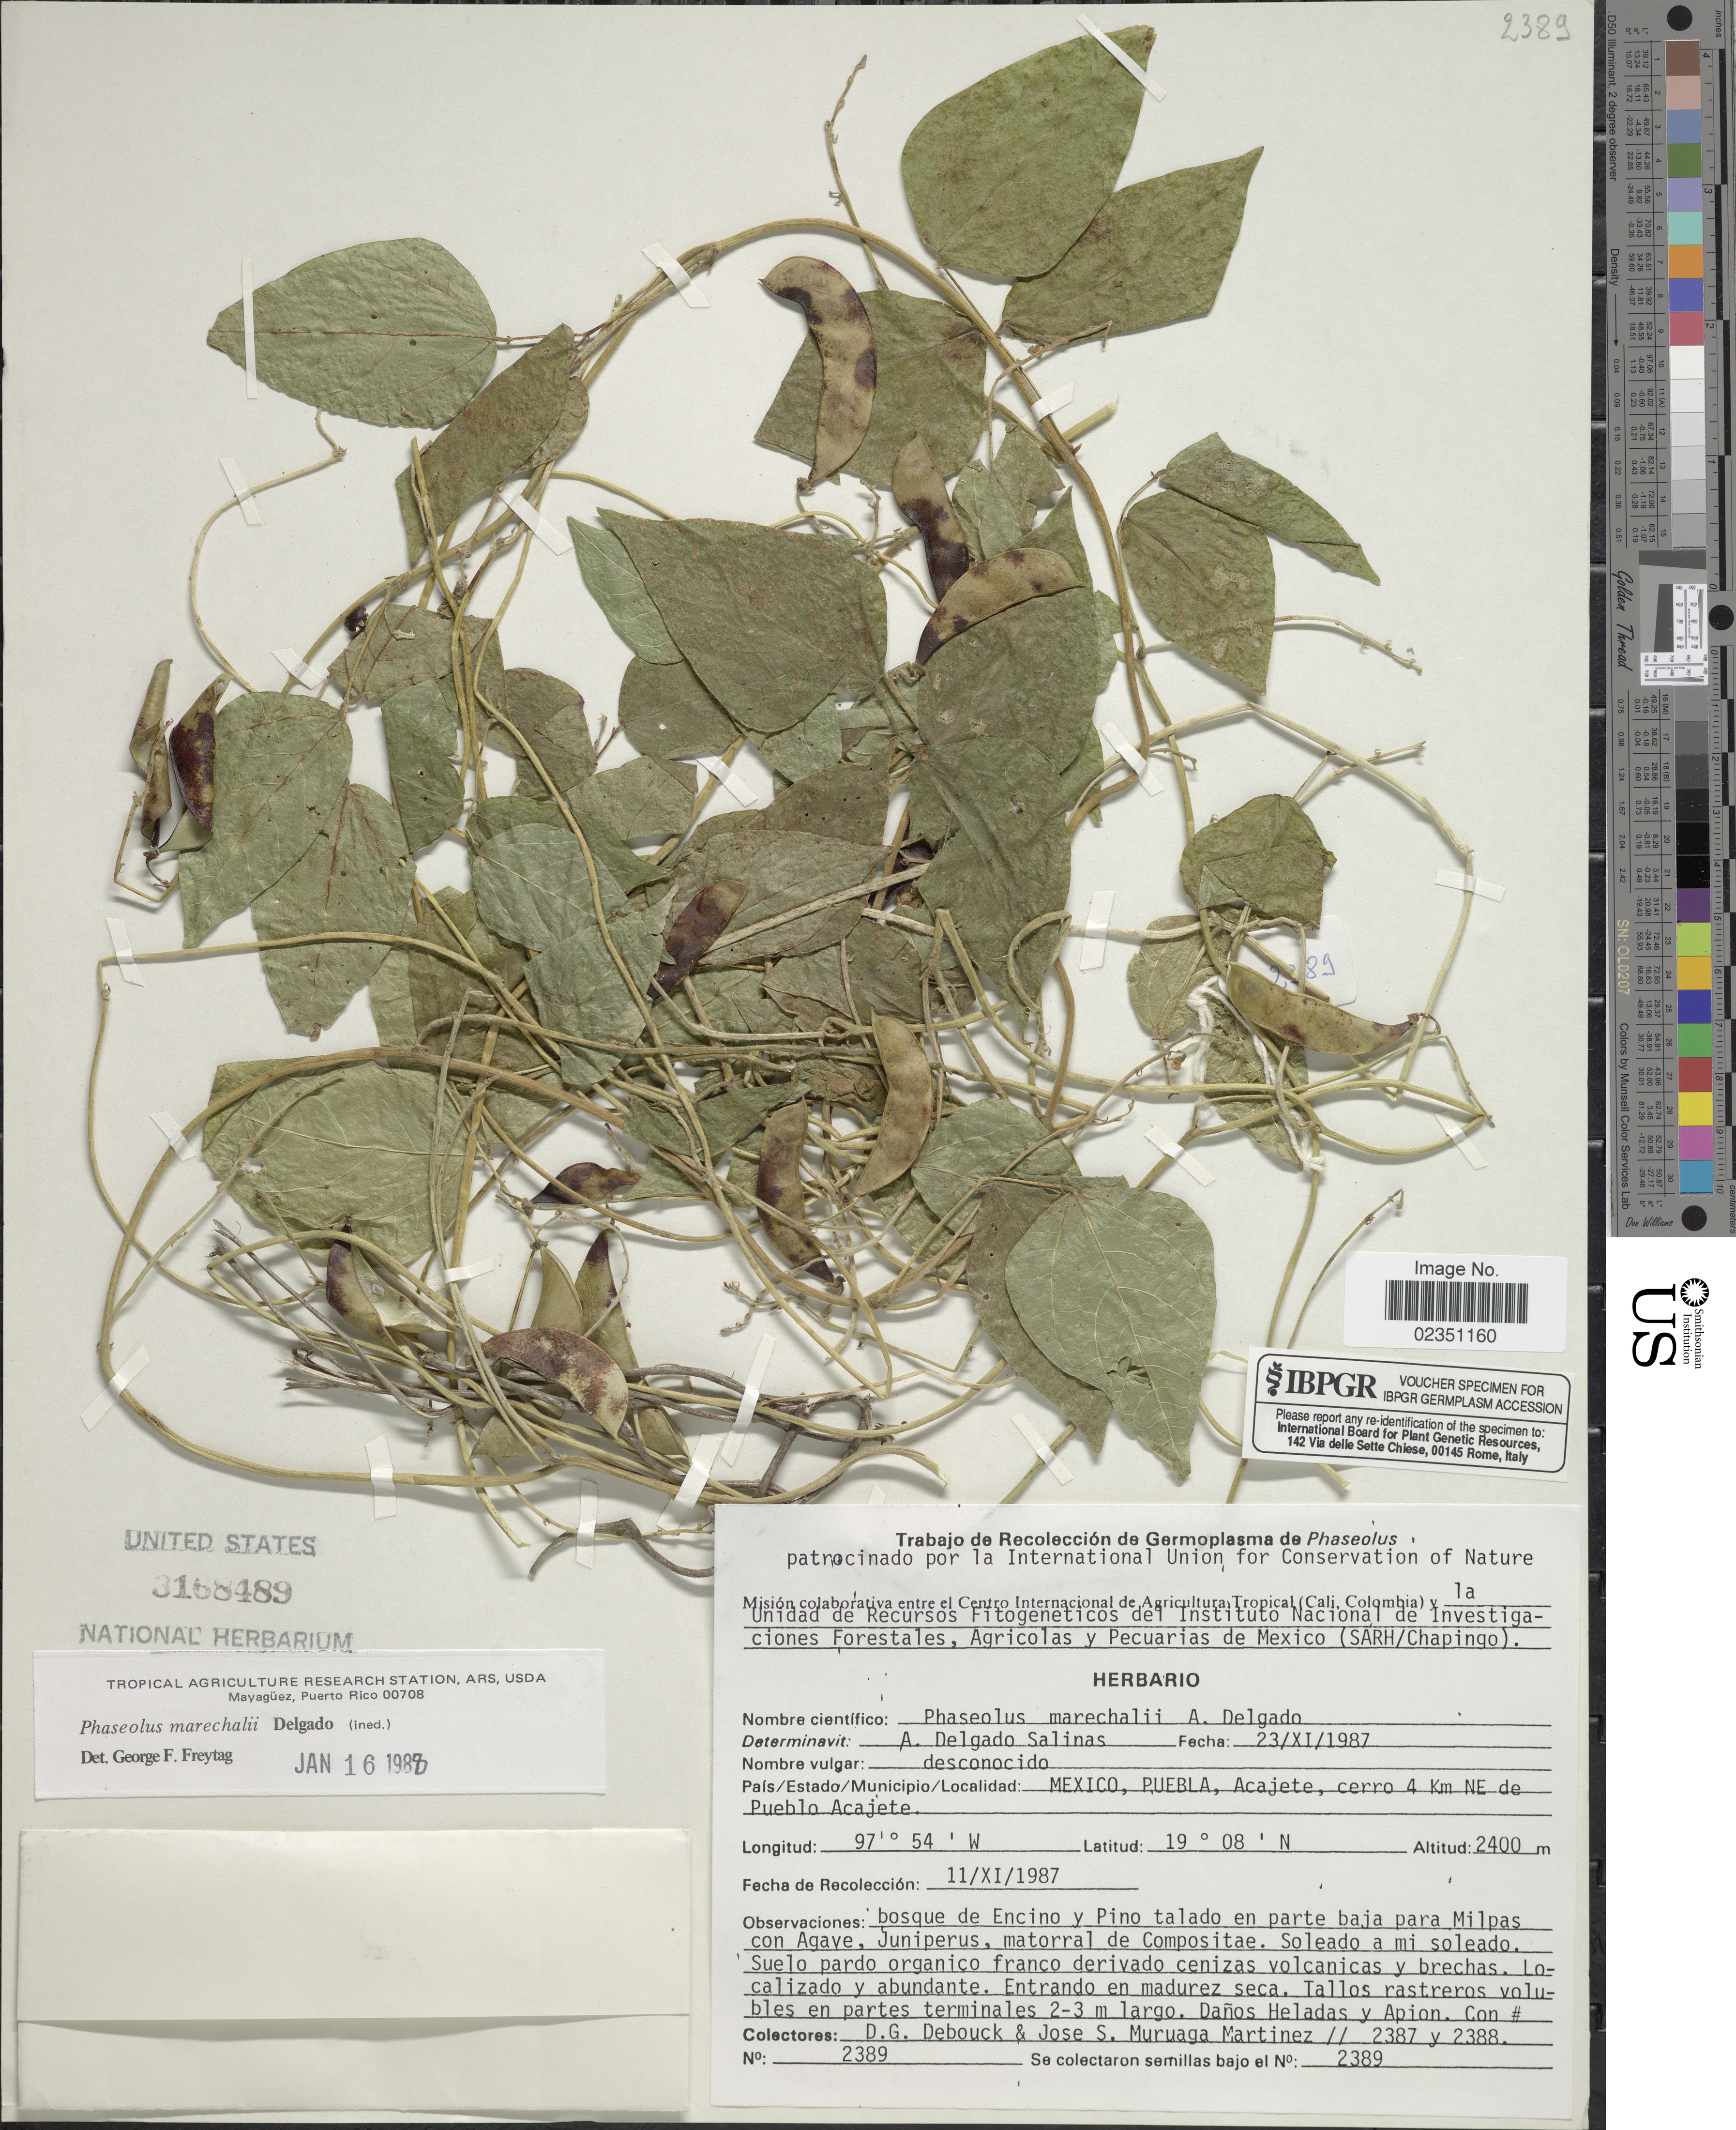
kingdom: Plantae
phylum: Tracheophyta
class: Magnoliopsida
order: Fabales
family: Fabaceae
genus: Phaseolus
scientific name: Phaseolus marechalii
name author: Delgado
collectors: D. Debouck & J. Muruaga Martinez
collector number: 2389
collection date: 1987-11-11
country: Mexico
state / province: Puebla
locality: Acajete, cerro 4 Km NE de Pueblo Acajete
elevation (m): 2400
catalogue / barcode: US 3168489